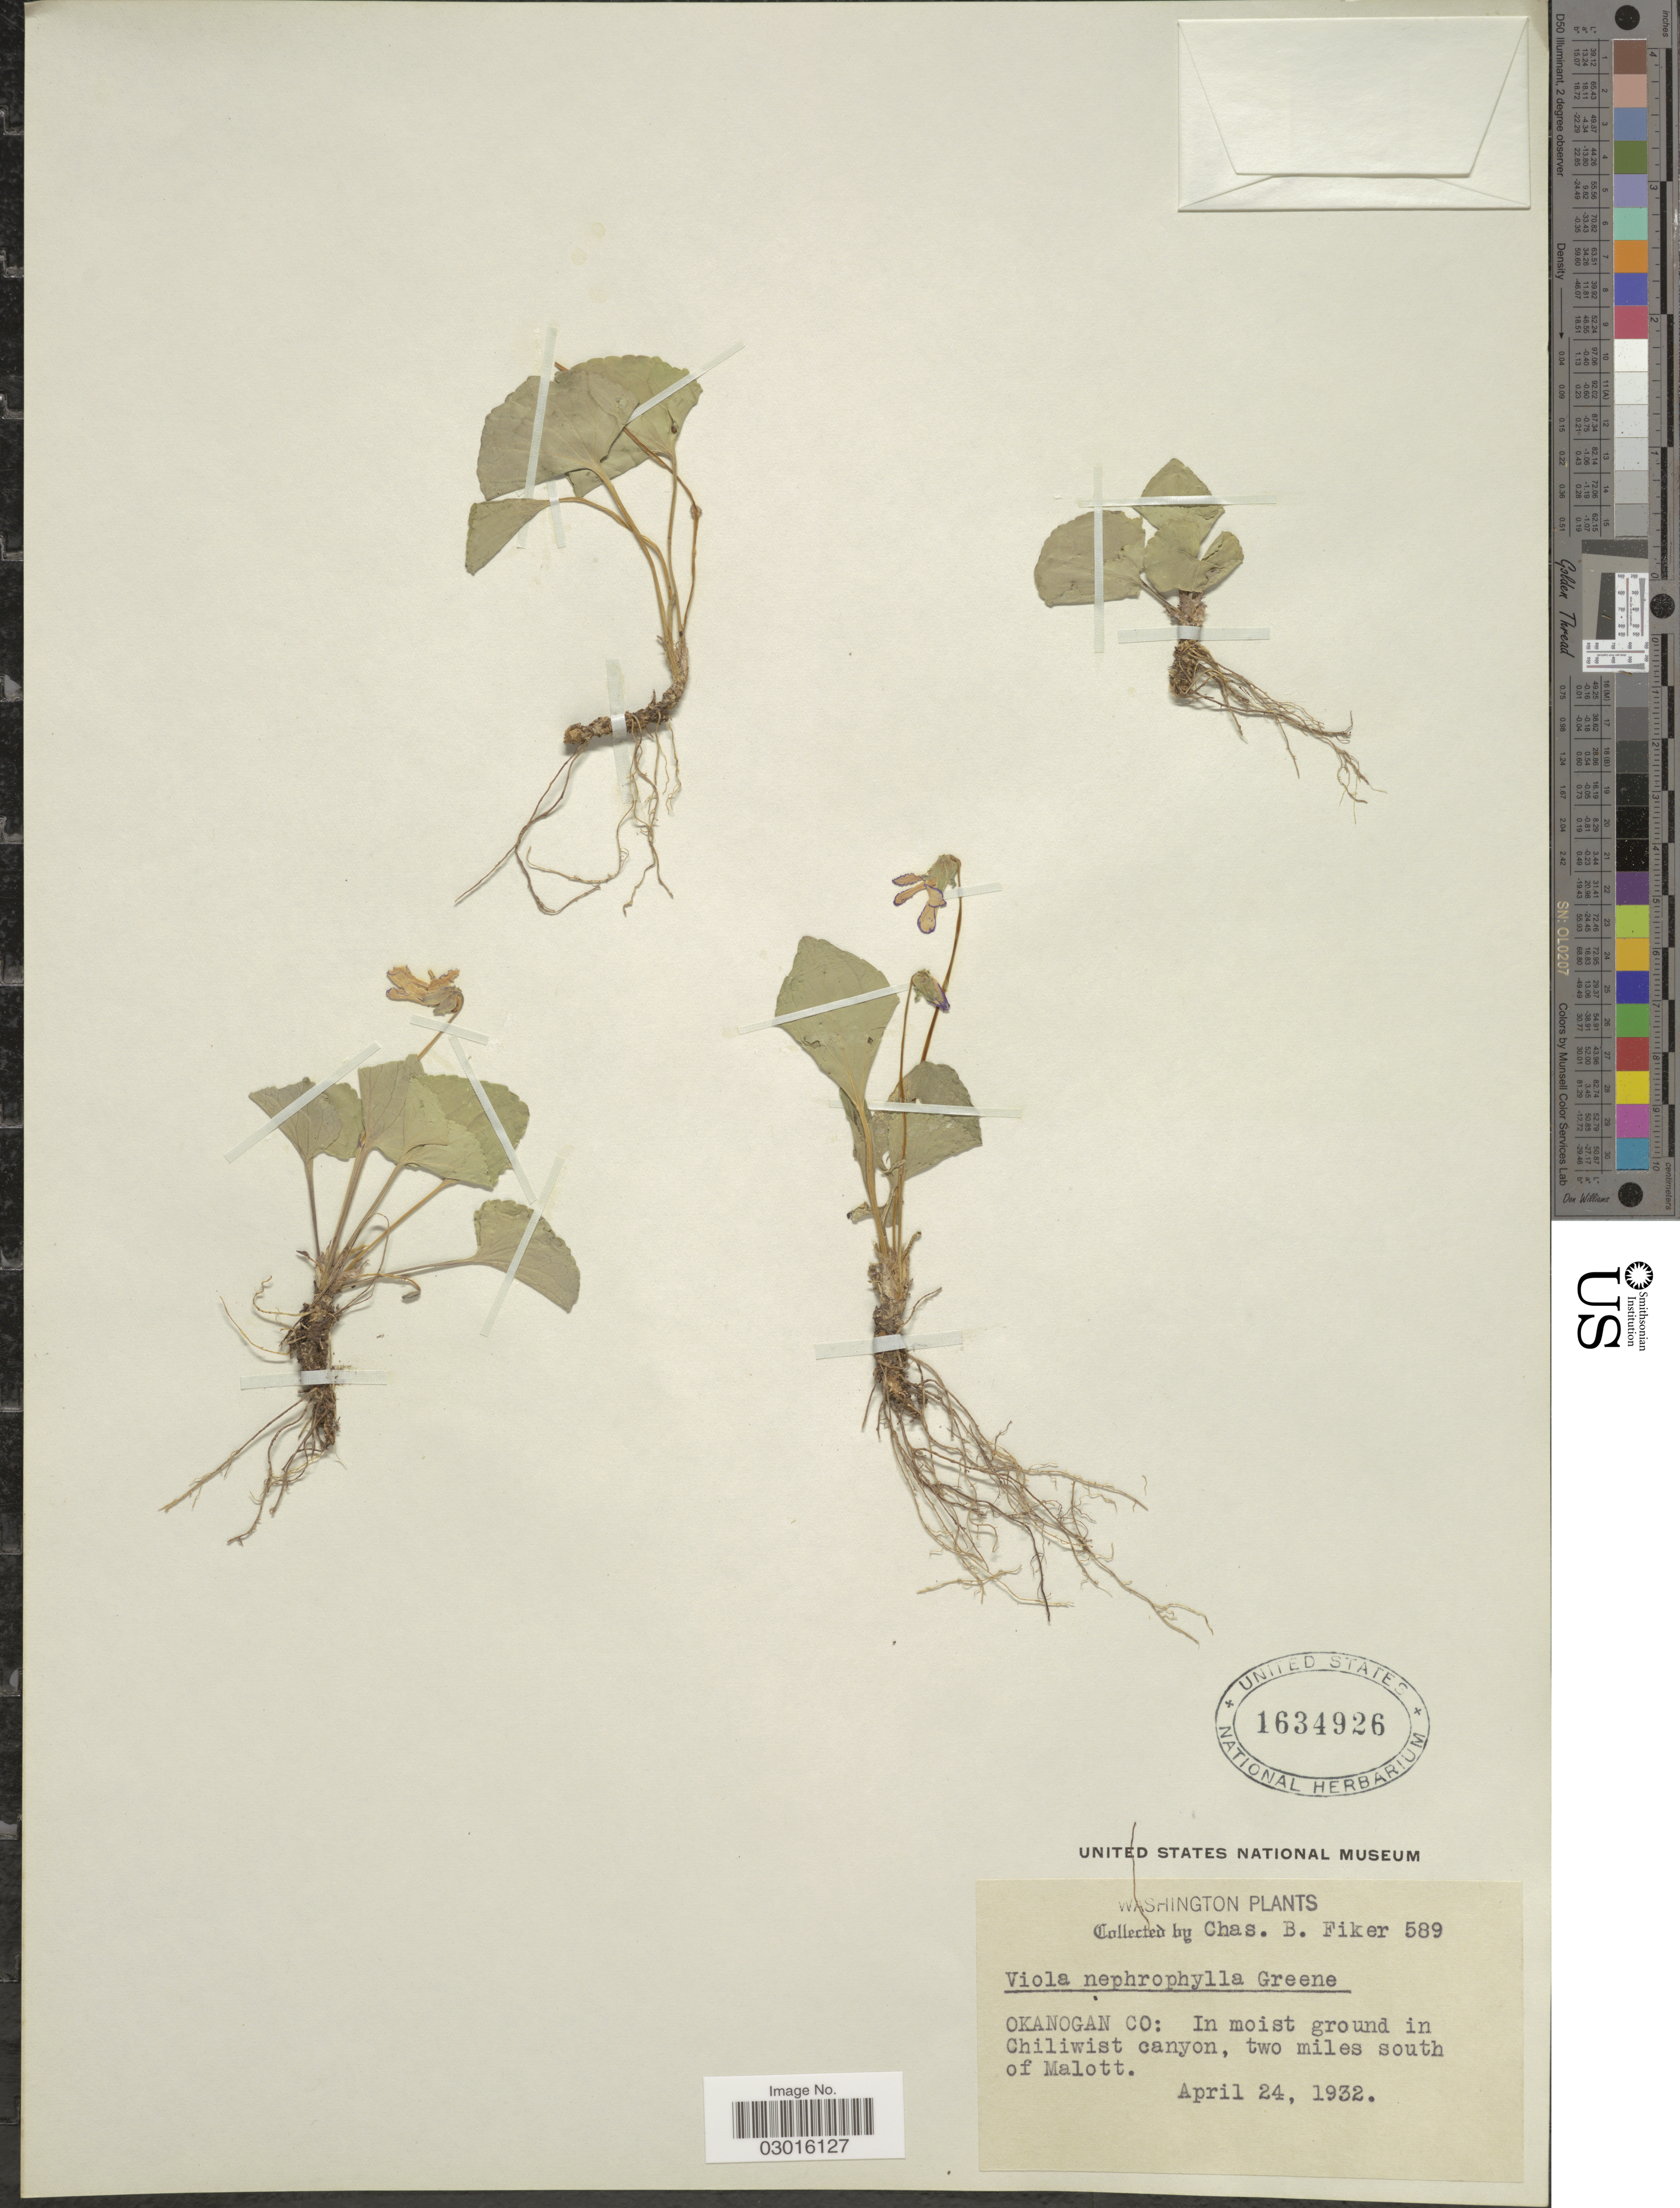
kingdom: Plantae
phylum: Tracheophyta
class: Magnoliopsida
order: Malpighiales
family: Violaceae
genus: Viola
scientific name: Viola nephrophylla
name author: Greene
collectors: C. Fiker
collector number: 589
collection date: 1932-04-24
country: United States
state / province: Washington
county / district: Okanogan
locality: Okanogan Co: In moist ground in Chiliwist canyon, two miles south of Malott.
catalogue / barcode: US 1634926